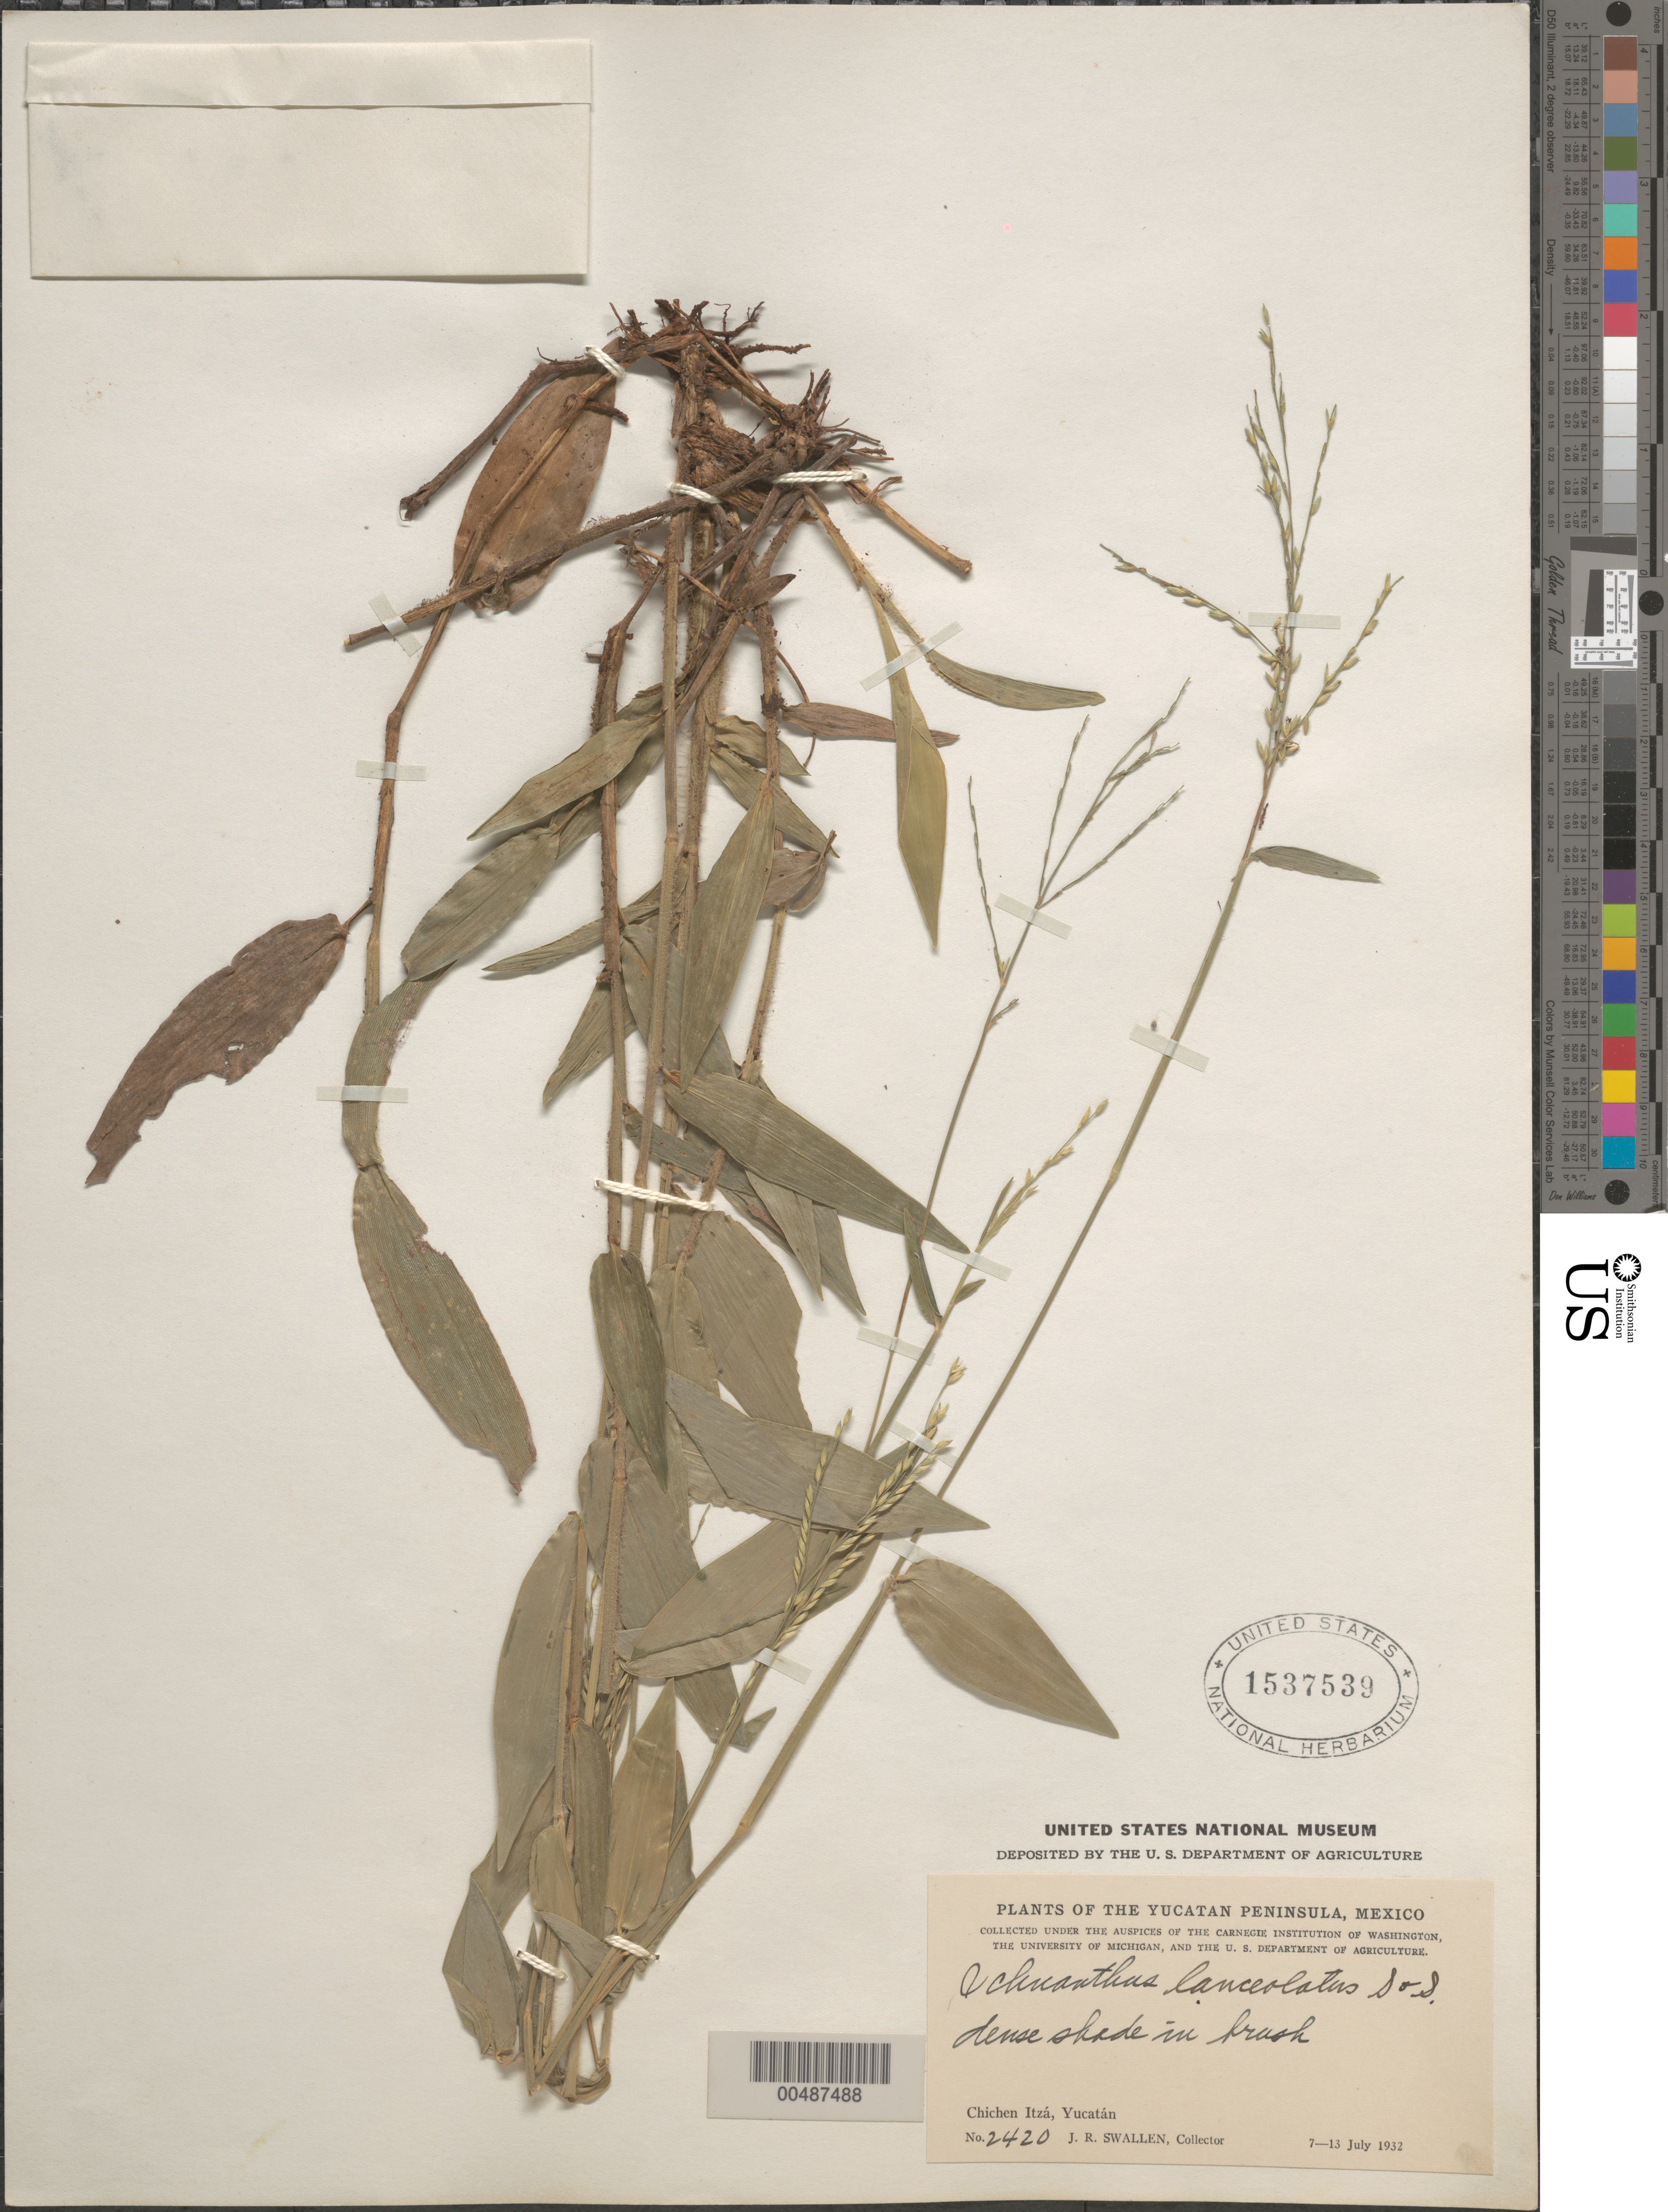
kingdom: Plantae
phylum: Tracheophyta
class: Liliopsida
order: Poales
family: Poaceae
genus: Ichnanthus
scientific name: Ichnanthus lanceolatus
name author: Scribn. & J.G. Sm.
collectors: J. R. Swallen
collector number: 2420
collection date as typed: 7 Jul 1932 to 13 Jul 1932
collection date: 1932-07-07/1932-07-13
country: Mexico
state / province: Yucatan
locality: Yucatan Peninsula, Chichen Itz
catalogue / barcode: US 1537539